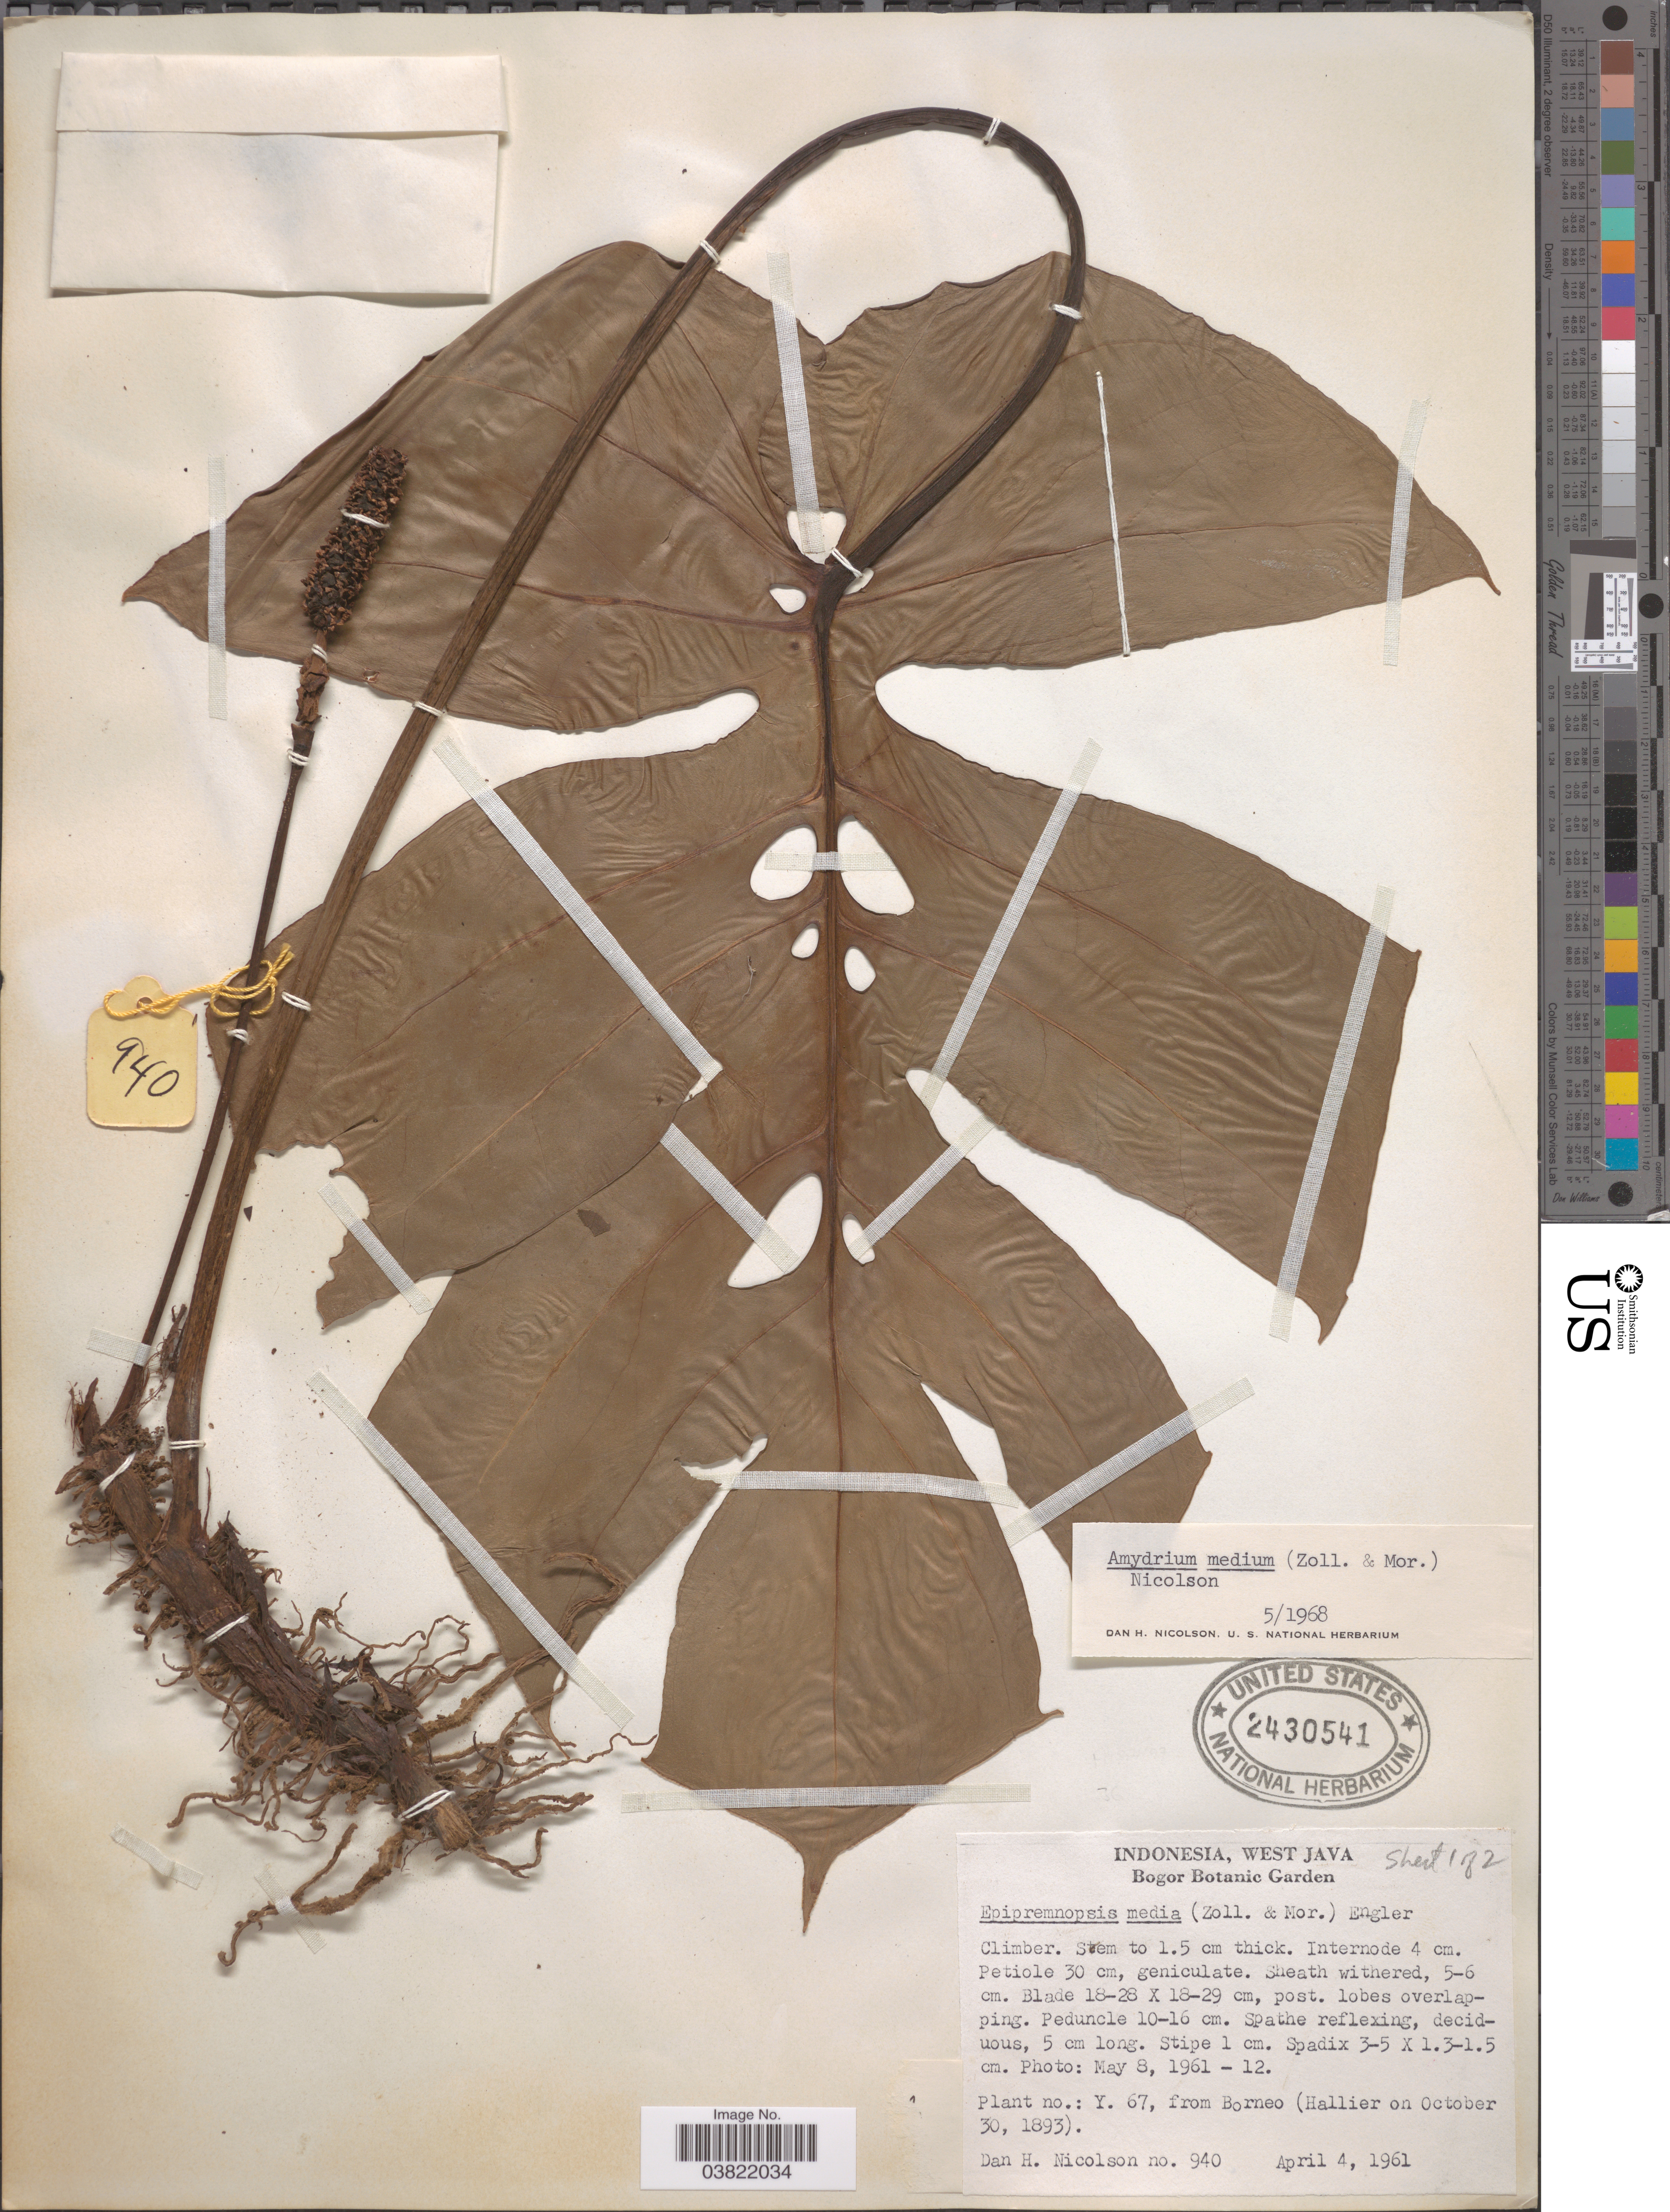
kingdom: Plantae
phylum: Tracheophyta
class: Liliopsida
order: Alismatales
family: Araceae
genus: Amydrium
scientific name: Amydrium medium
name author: (Zoll. & Moritzi) Nicolson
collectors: D. H. Nicolson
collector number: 940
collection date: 1961-04-04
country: Indonesia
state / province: Java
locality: West Java, Bogor Botanic Garden.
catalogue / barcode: US 2430541